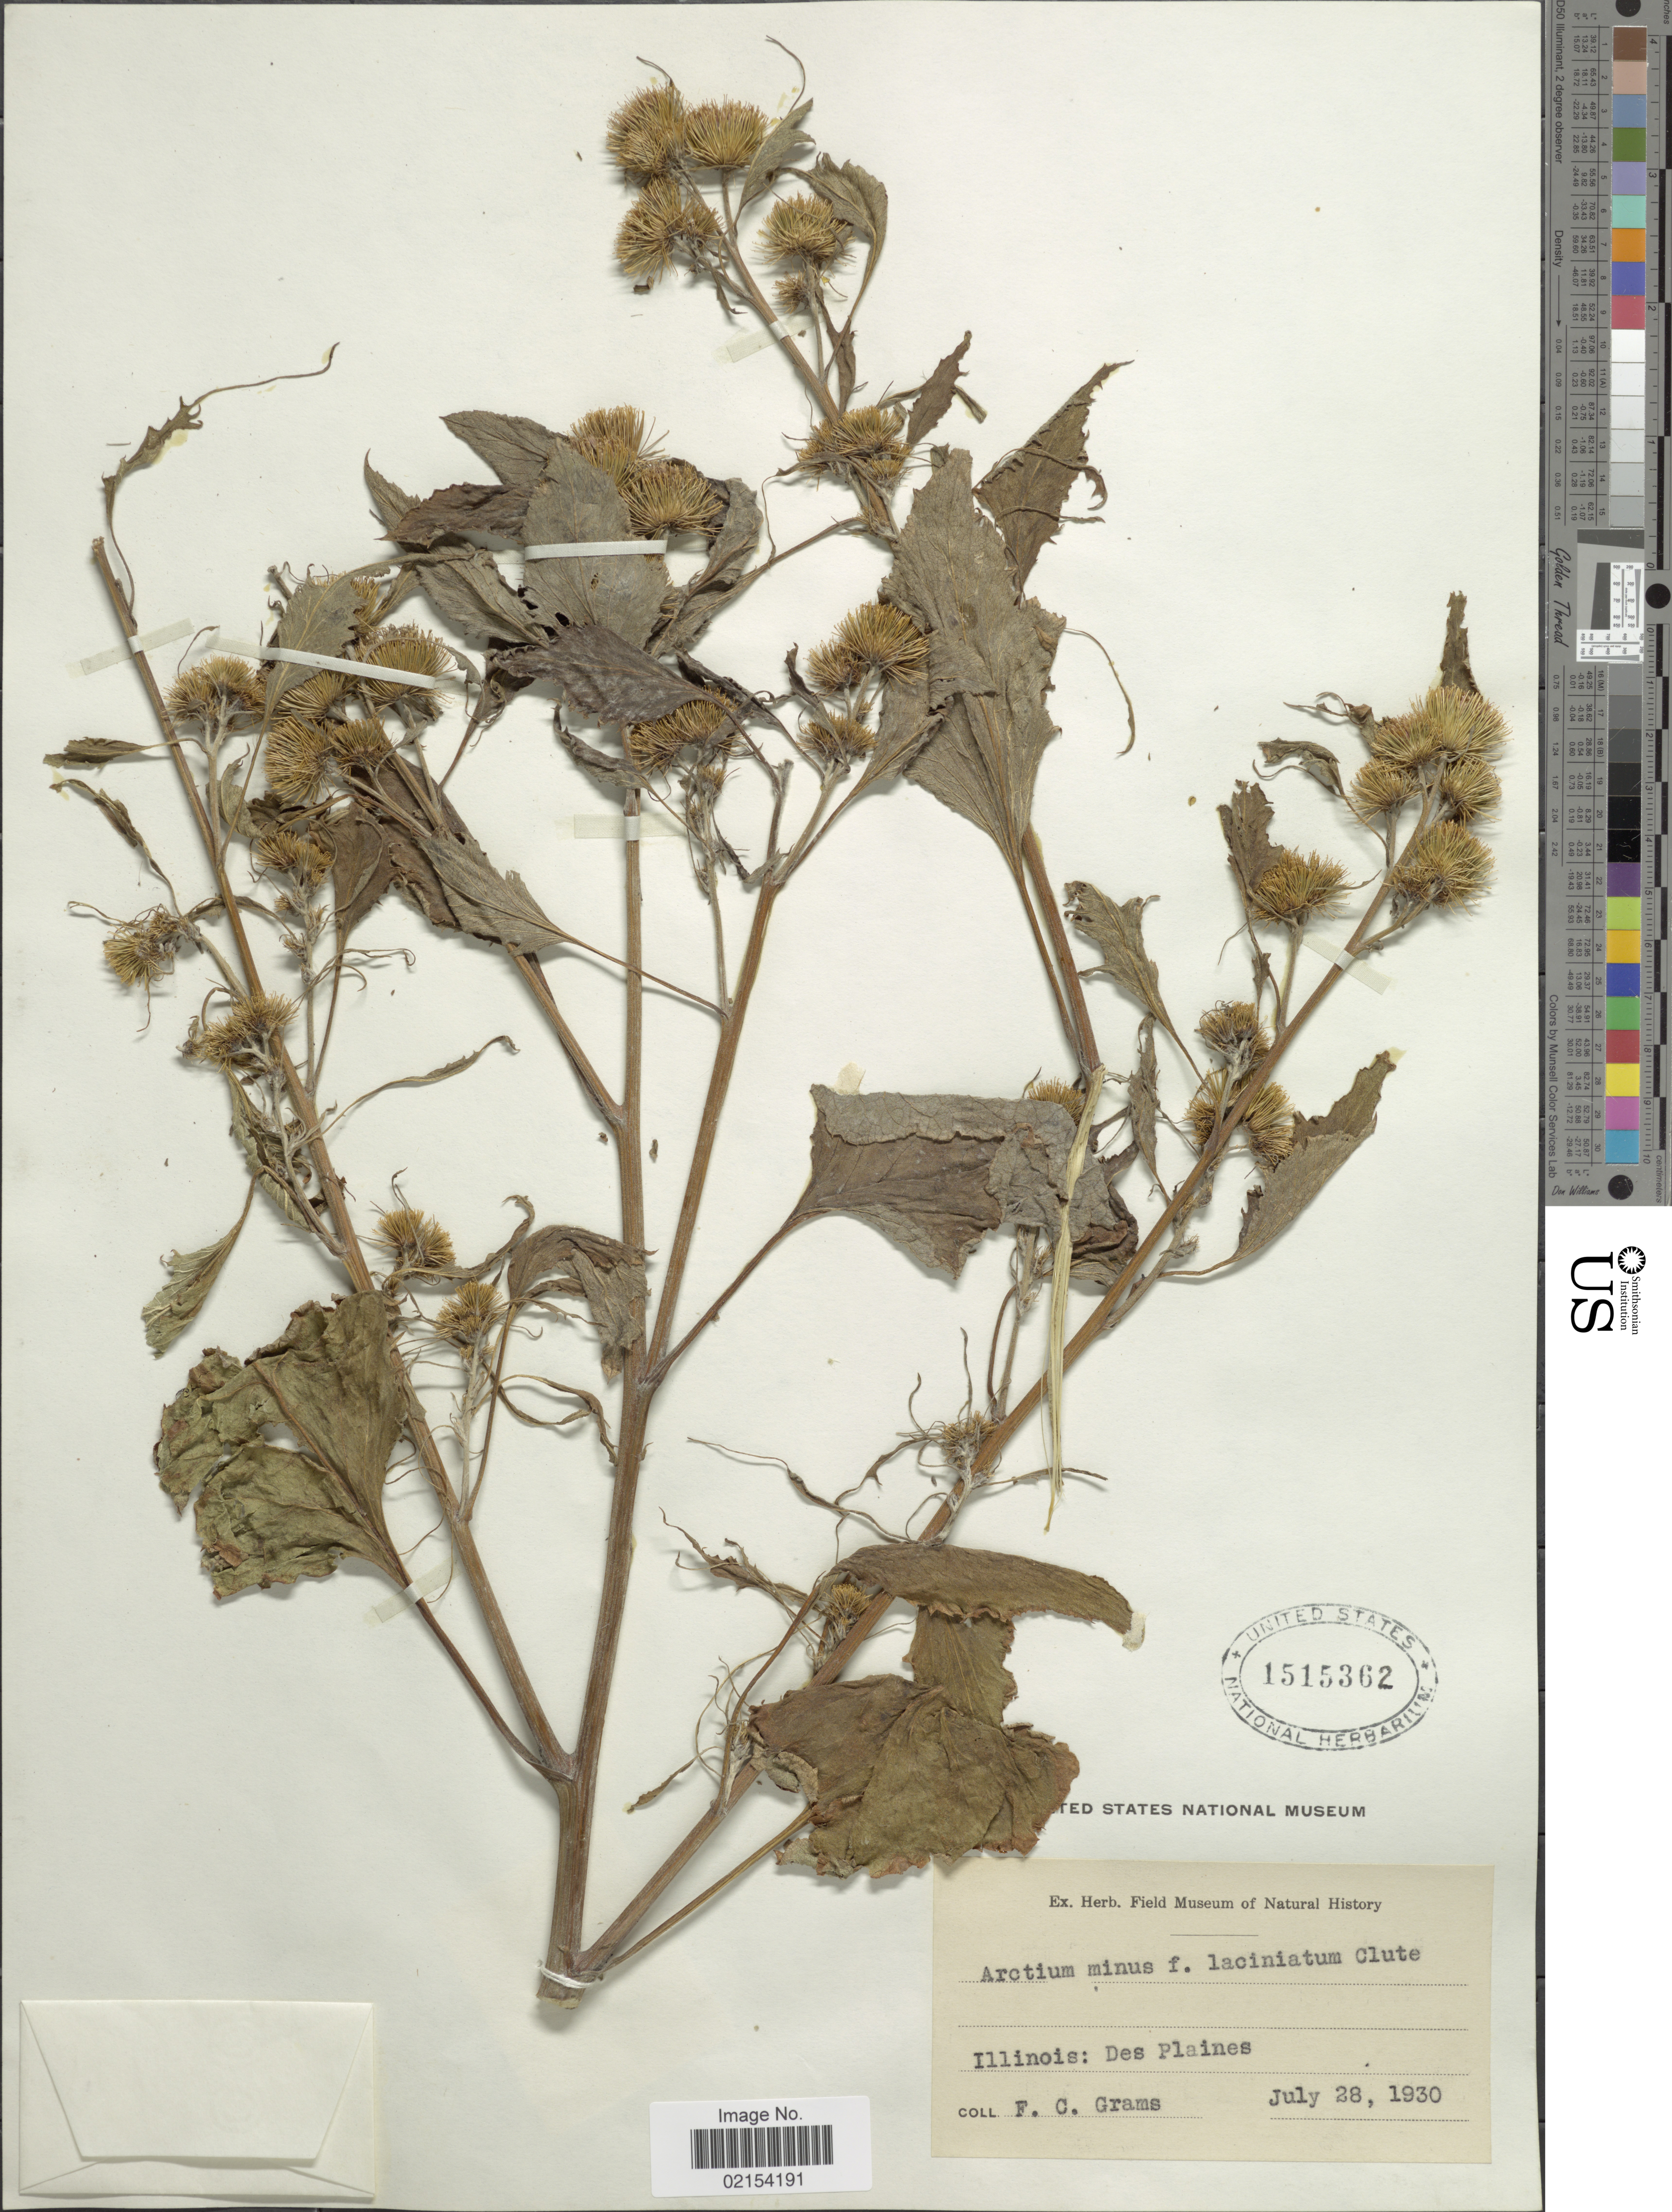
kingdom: Plantae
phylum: Tracheophyta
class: Magnoliopsida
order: Asterales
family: Asteraceae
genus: Arctium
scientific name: Arctium minus f. laciniatum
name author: Clute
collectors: F. Grams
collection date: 1930-07-28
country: United States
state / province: Illinois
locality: Des Plaines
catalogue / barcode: US 1515362